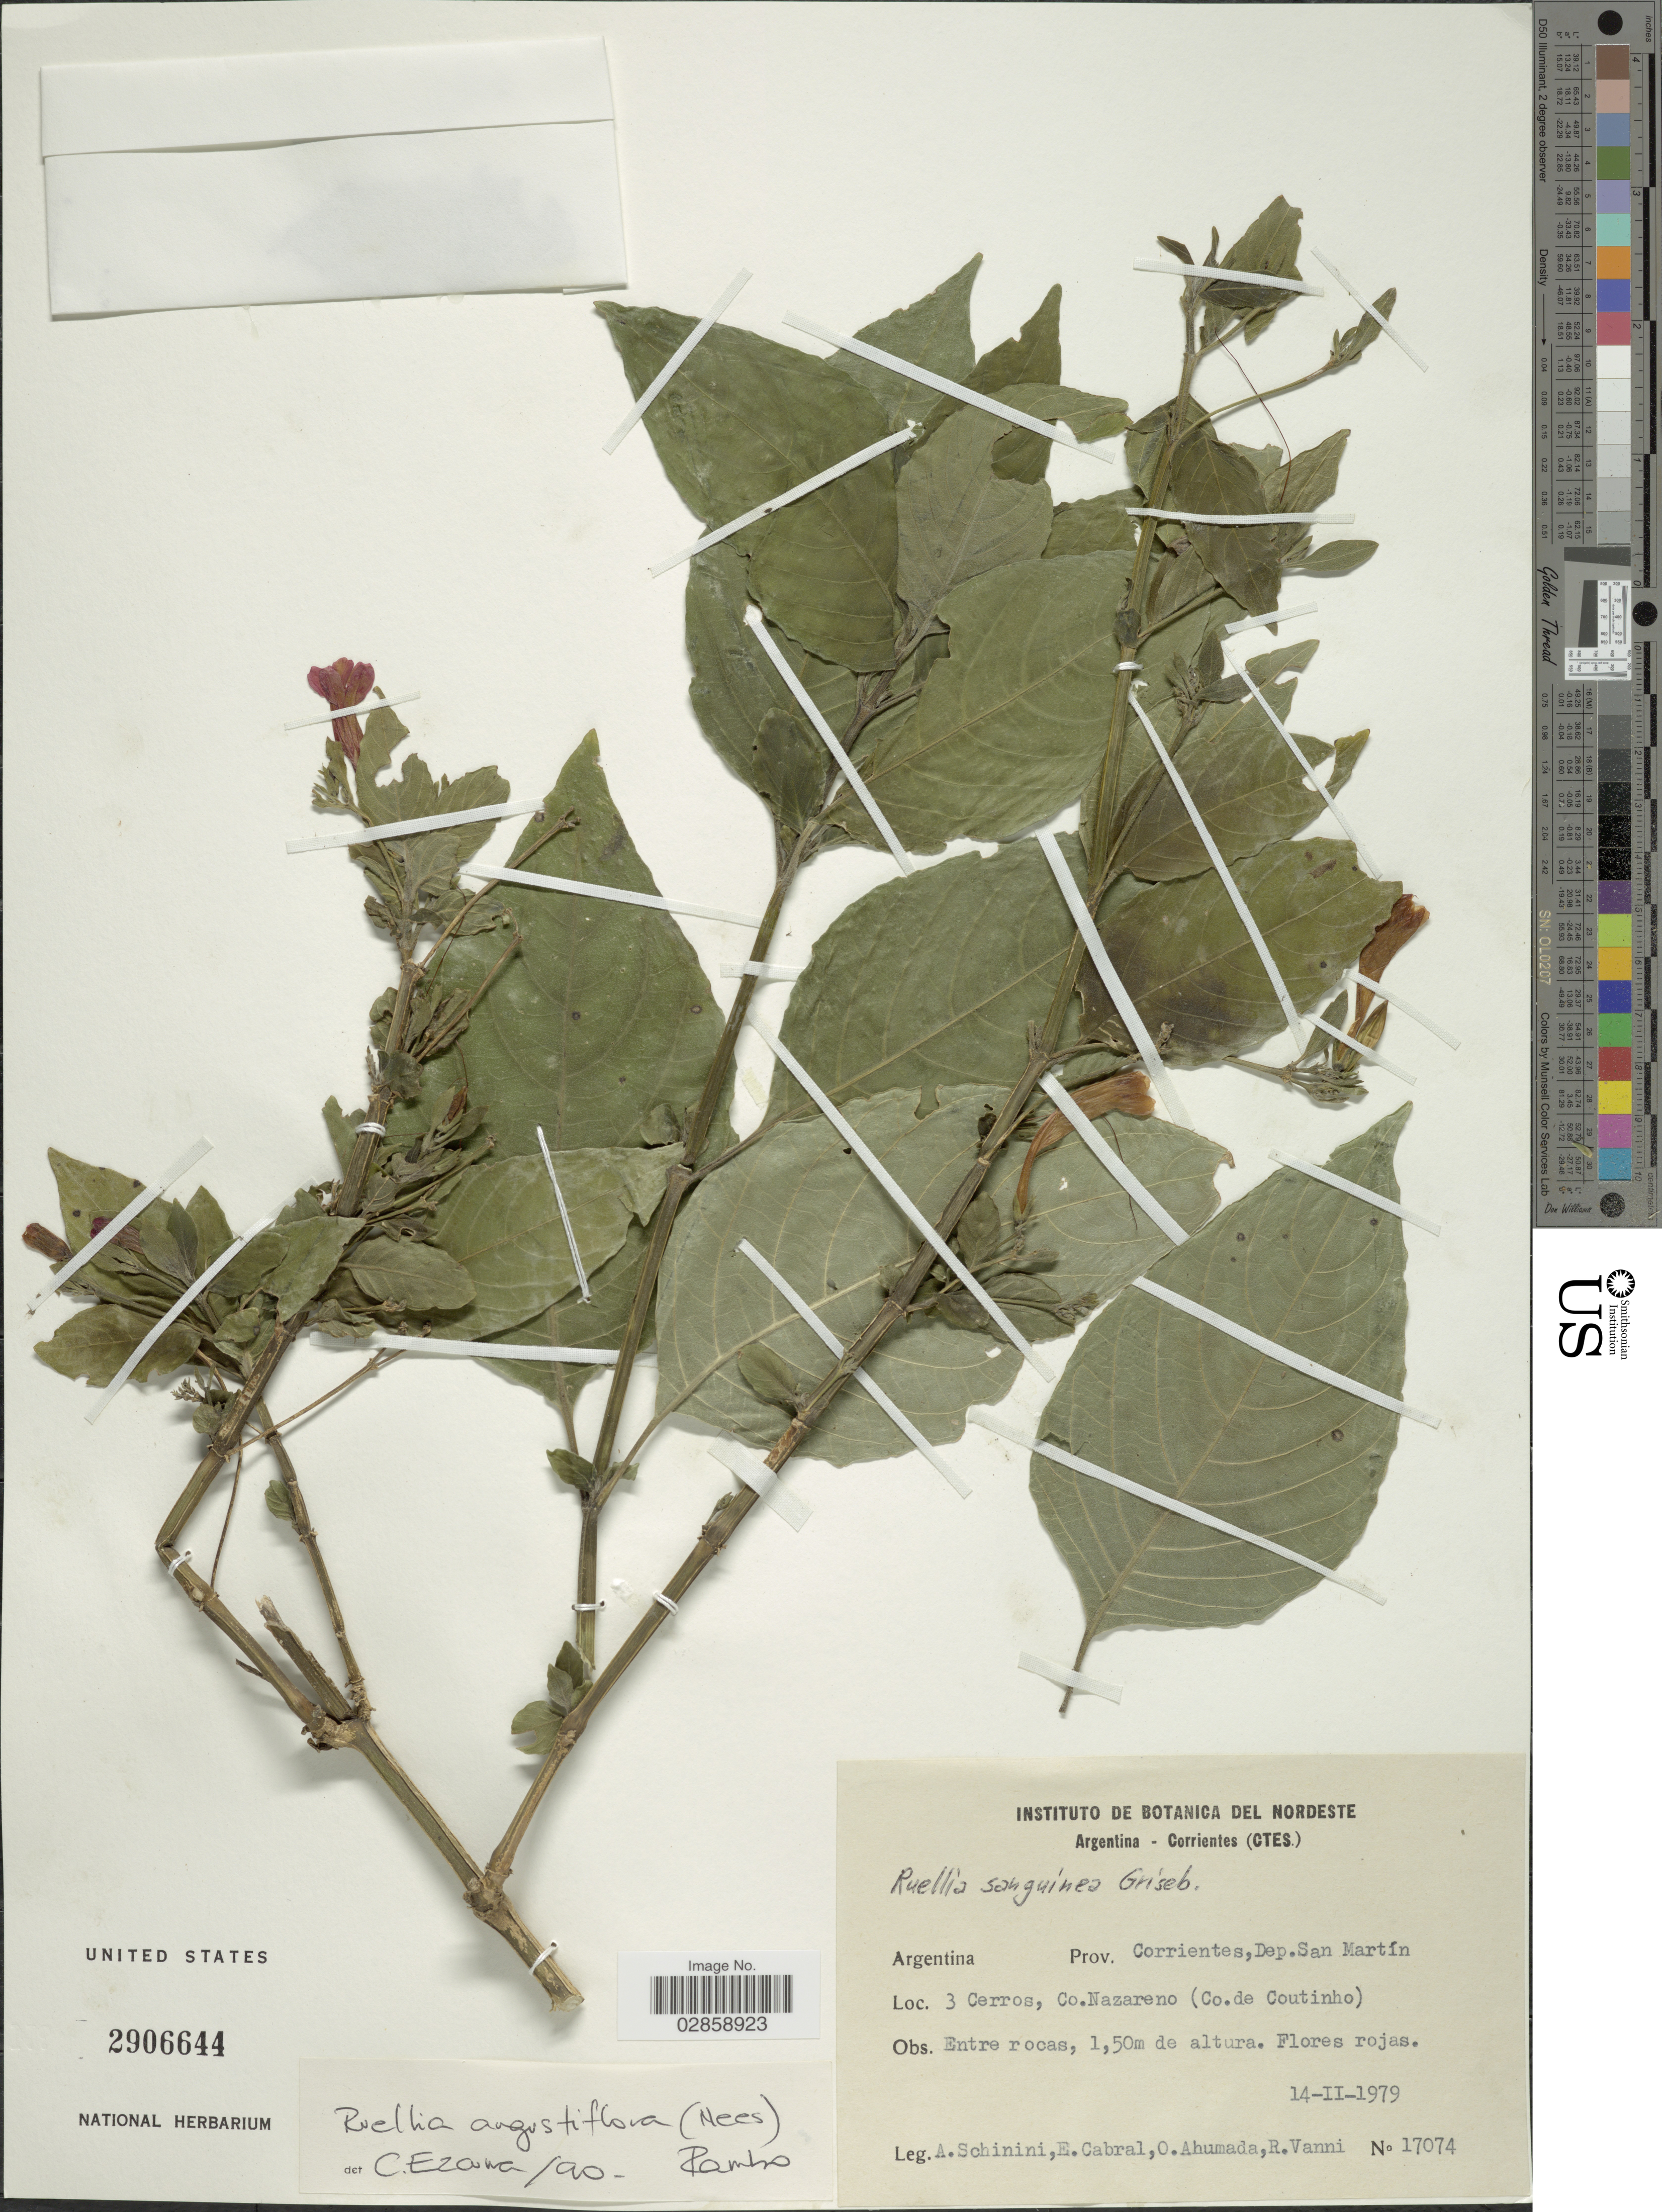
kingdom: Plantae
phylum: Tracheophyta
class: Magnoliopsida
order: Lamiales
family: Acanthaceae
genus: Ruellia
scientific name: Ruellia angustiflora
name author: (Nees) Lindau ex Rambo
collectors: A. Schinini, E. Cabral, O. Ahumada & R. Vanni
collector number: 17074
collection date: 1979-02-14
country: Argentina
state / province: Corrientes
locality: Dep. San Martín. 3 Cerros, Co. Nazareno (Co. de Coutinho).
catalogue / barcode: US 2906644